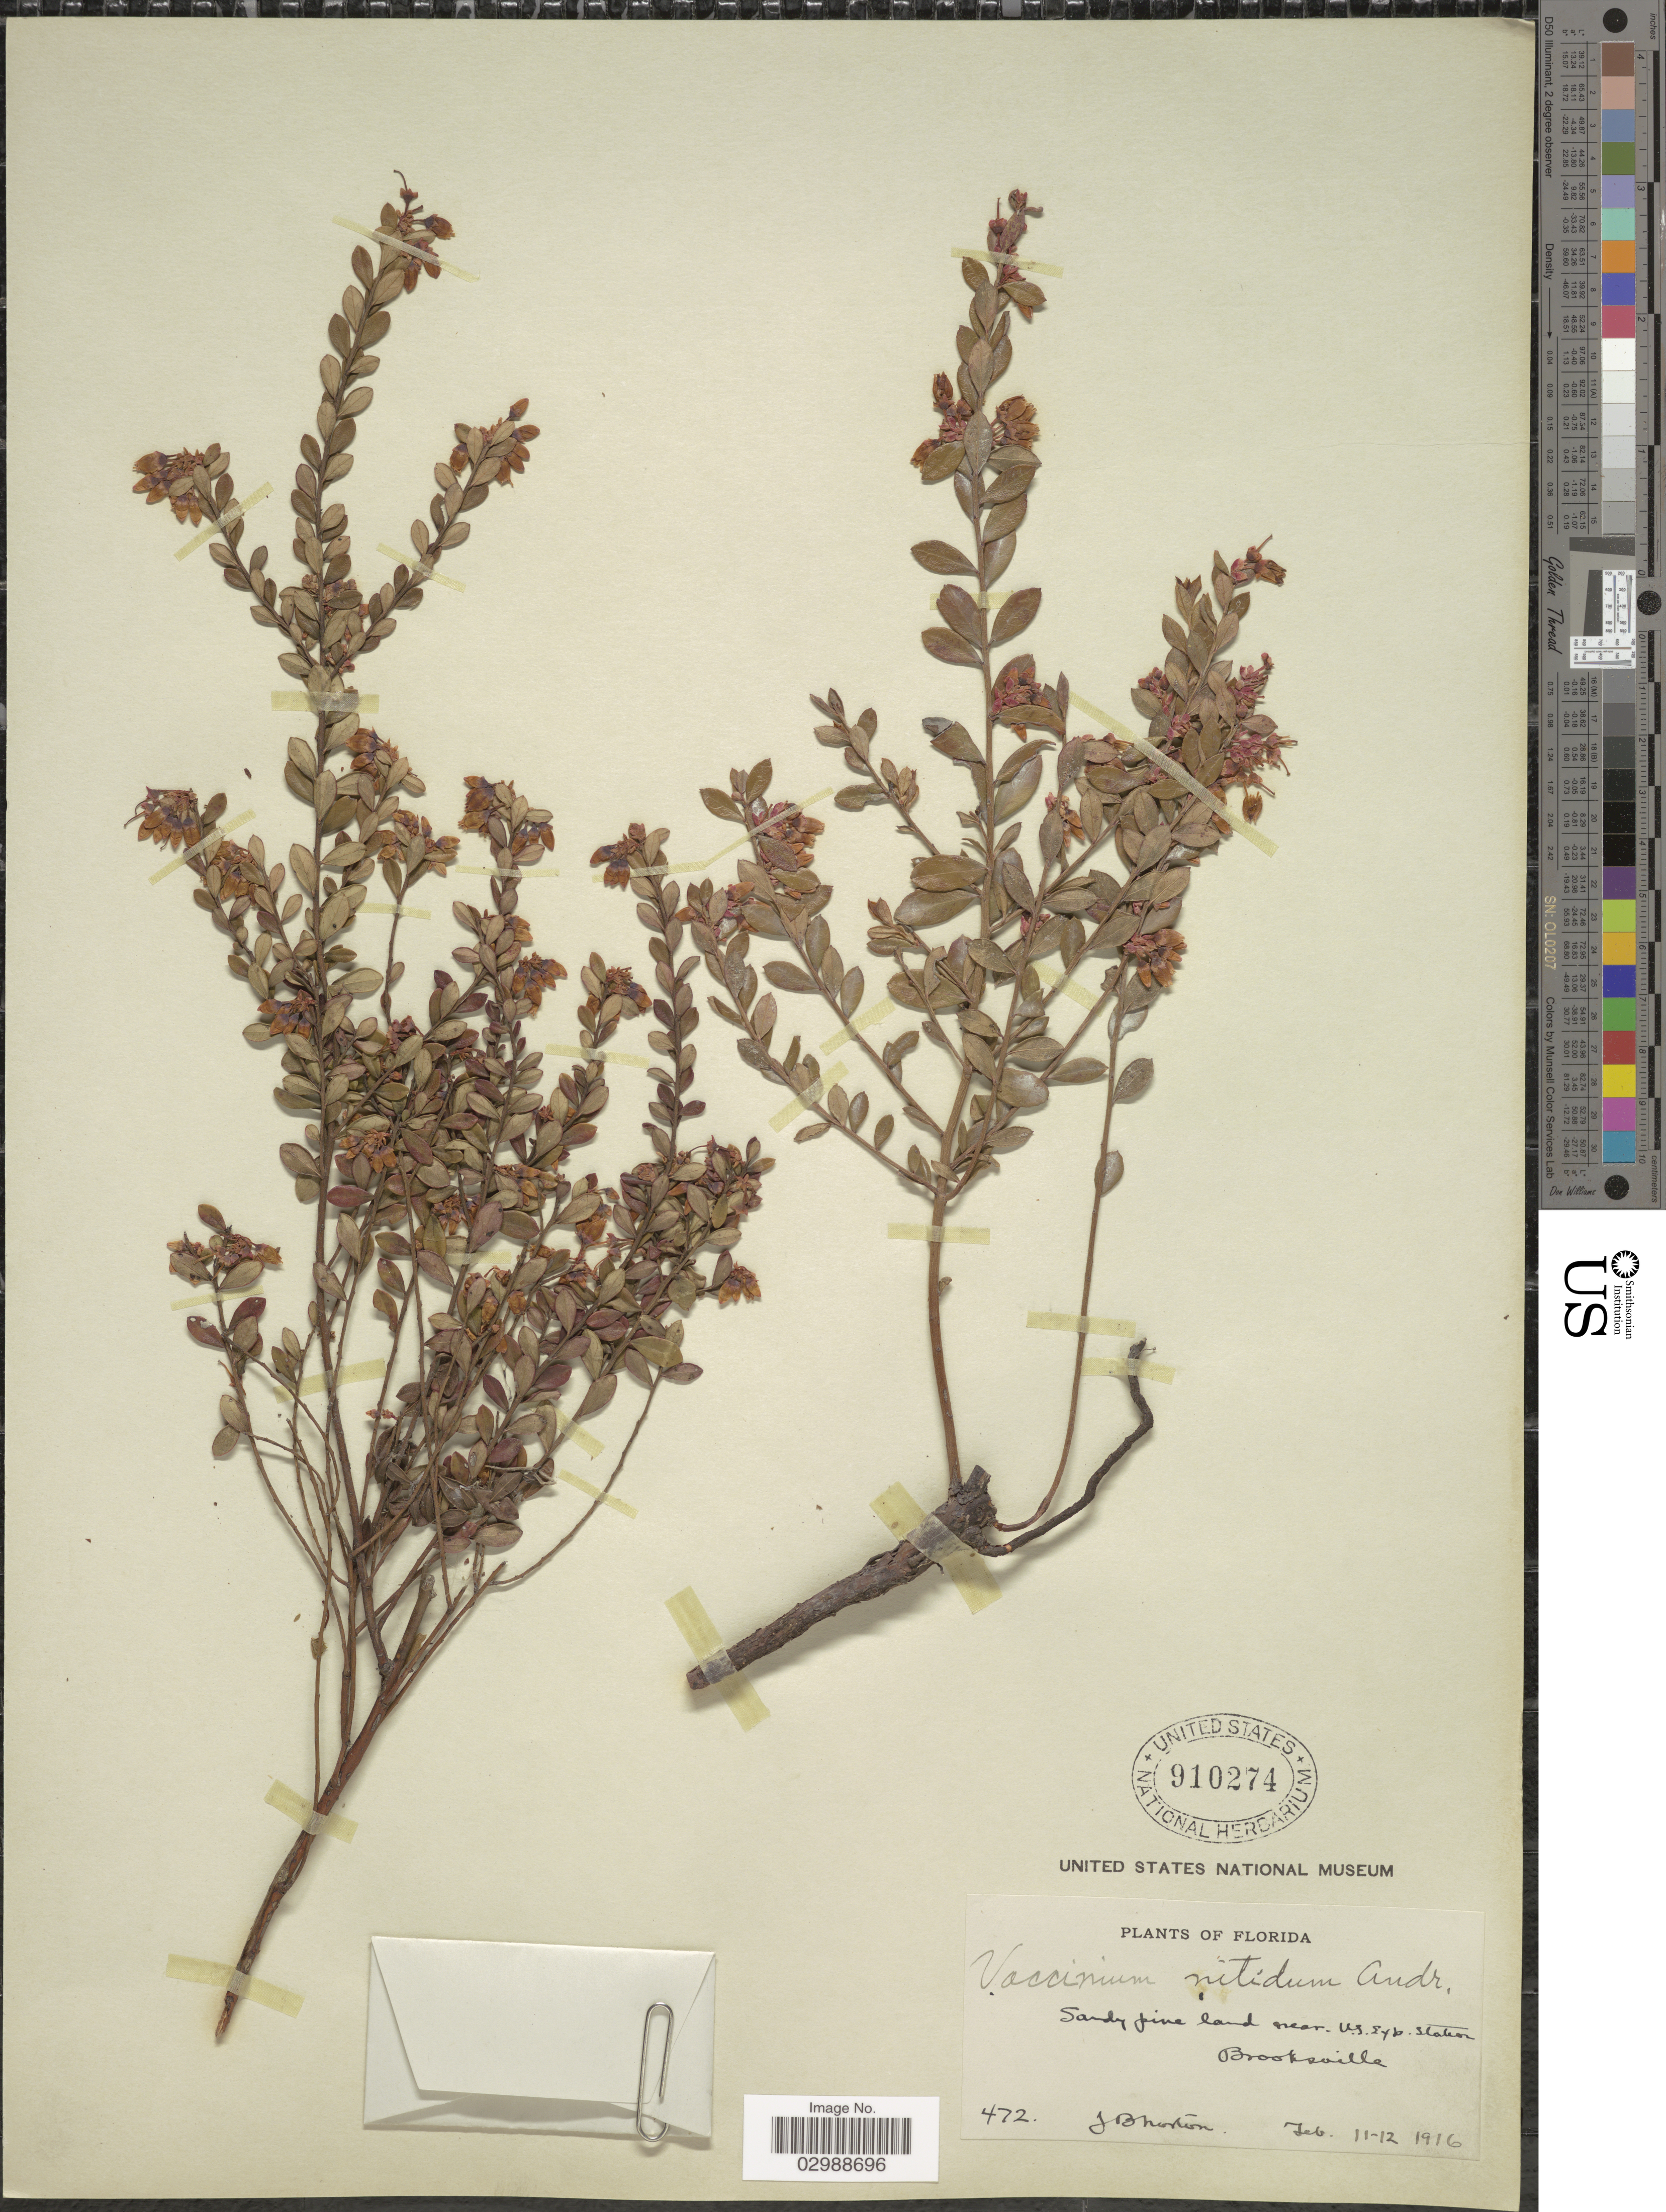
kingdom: Plantae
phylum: Tracheophyta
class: Magnoliopsida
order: Ericales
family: Ericaceae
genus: Vaccinium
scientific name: Vaccinium myrsinites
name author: Lam.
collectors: J. B. Norton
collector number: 472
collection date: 1916-02-11/1916-02-12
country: United States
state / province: Florida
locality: Near U.S. Exp. Station. Brooksville.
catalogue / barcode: US 910274